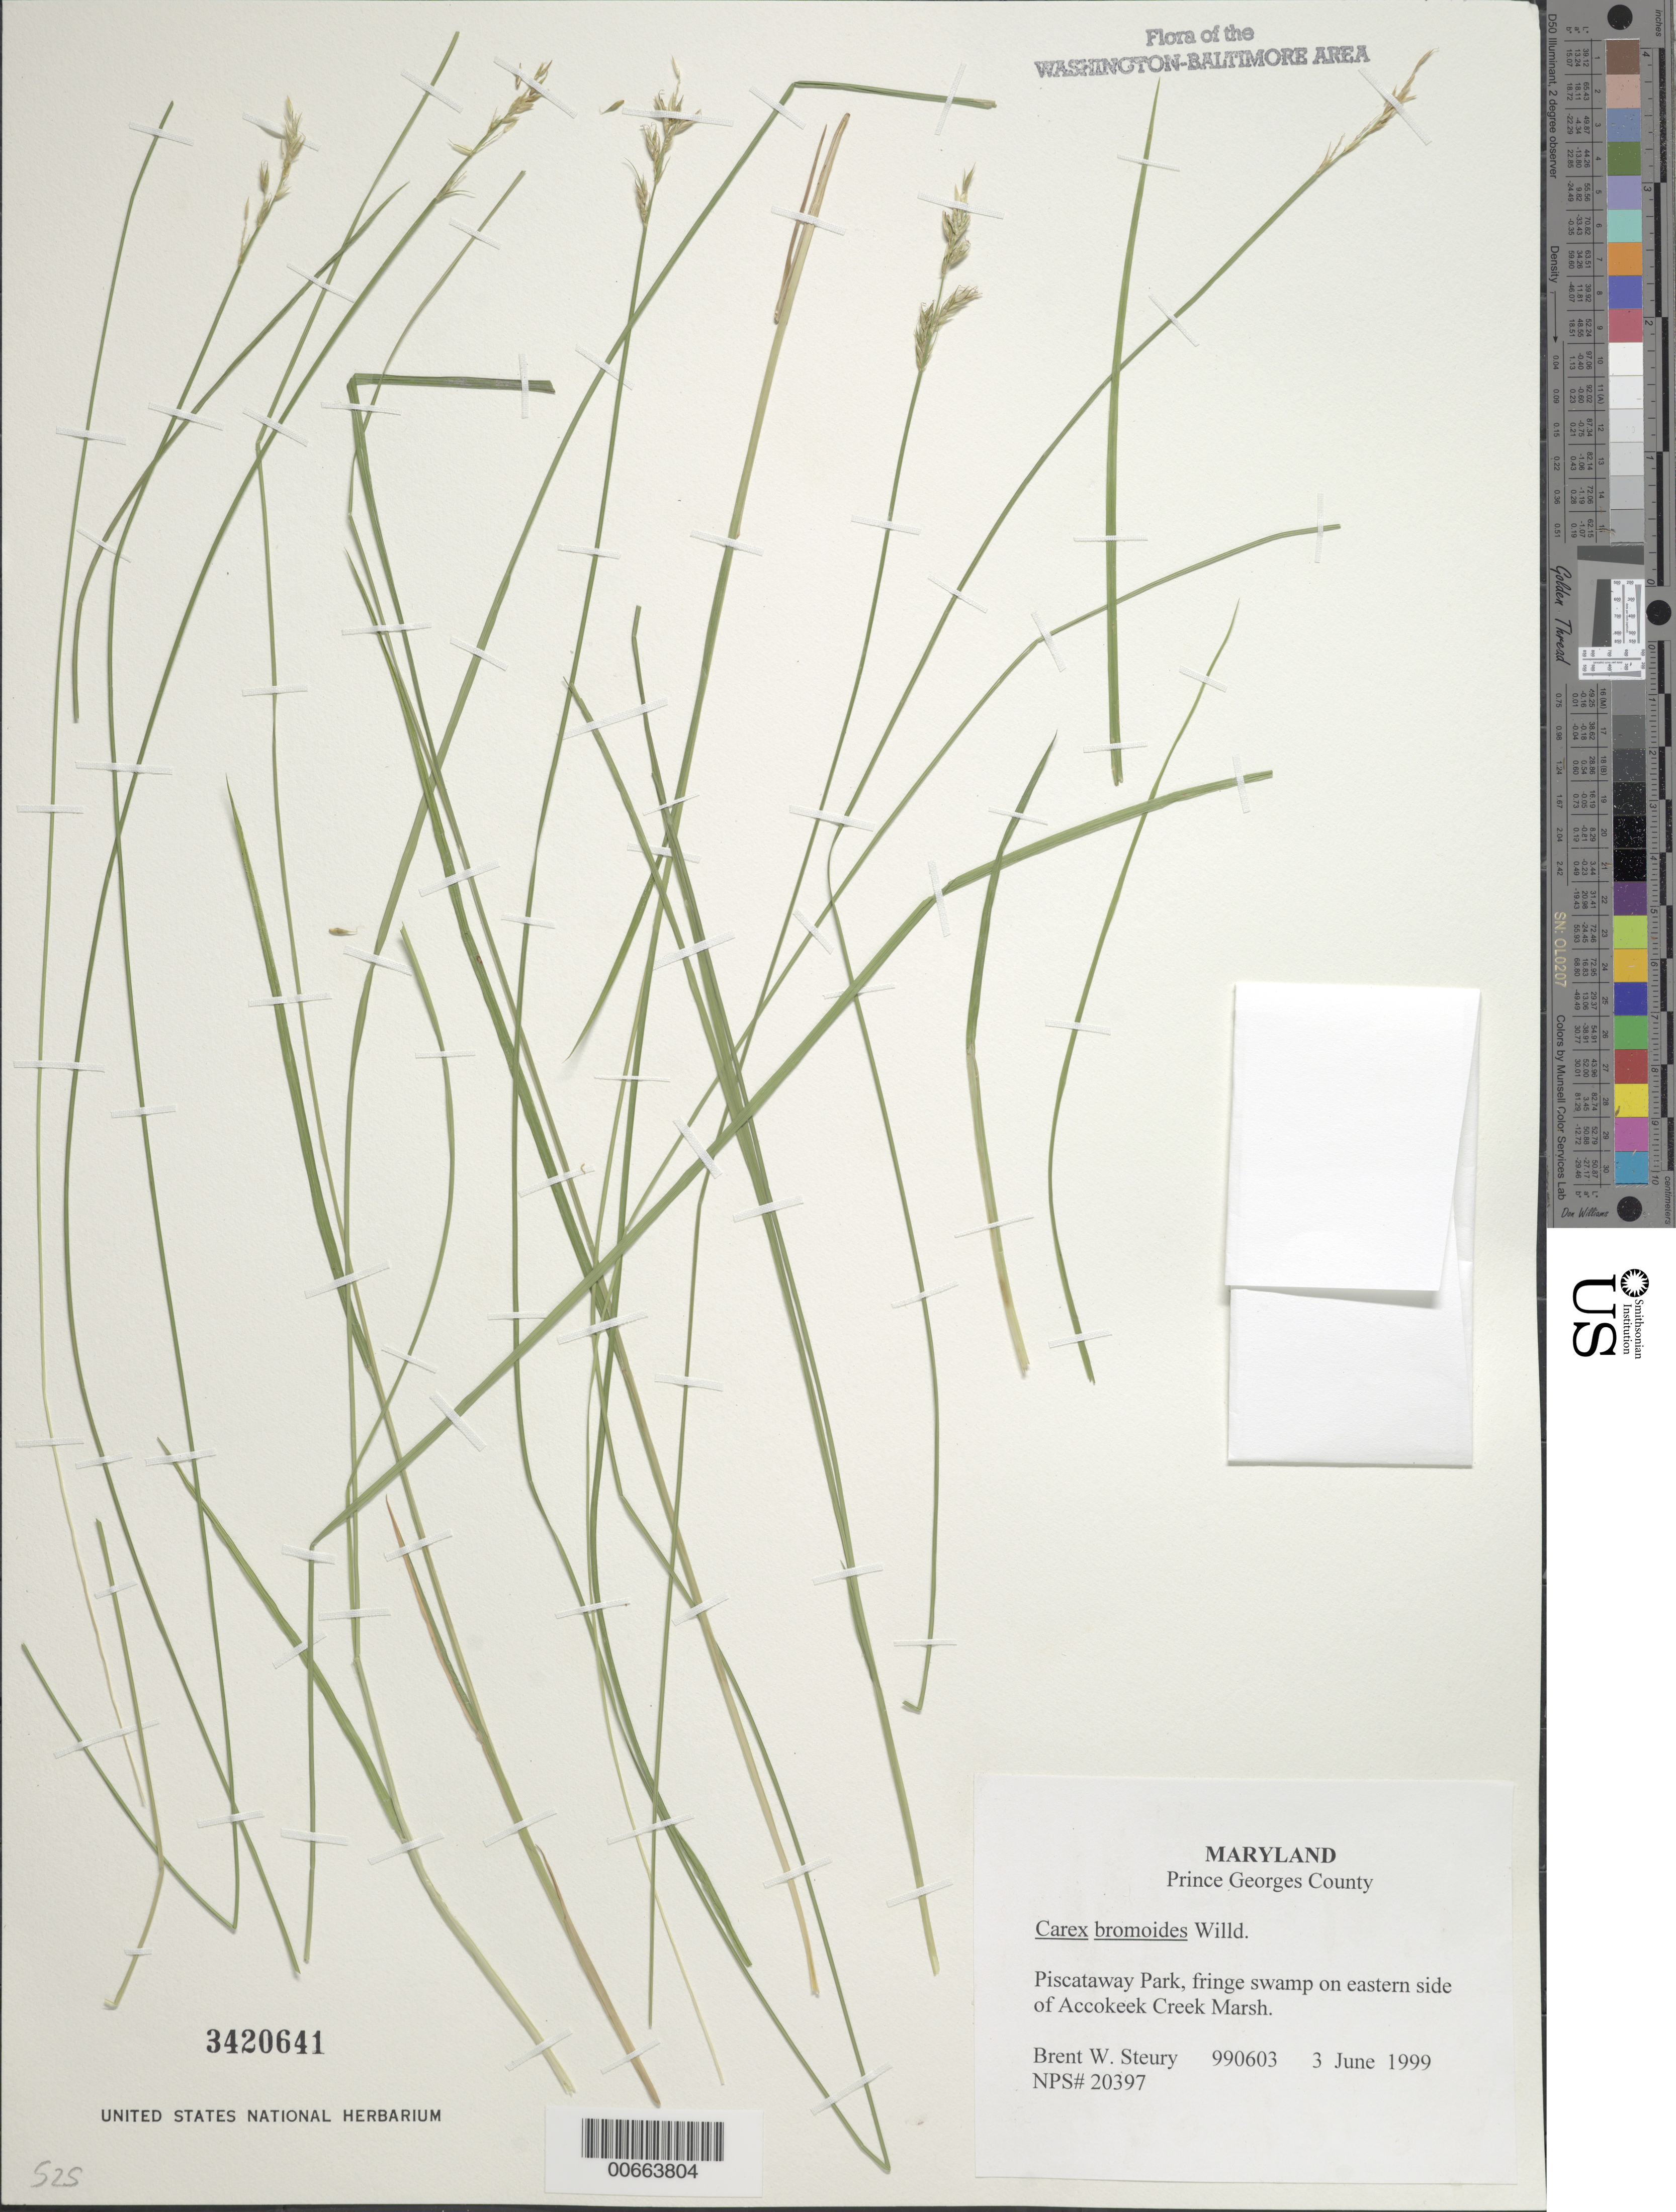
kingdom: Plantae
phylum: Tracheophyta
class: Liliopsida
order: Poales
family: Cyperaceae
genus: Carex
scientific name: Carex bromoides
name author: Willd.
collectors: B. Steury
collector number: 990603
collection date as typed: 03 Jun 1999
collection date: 1999-06-03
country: United States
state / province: Maryland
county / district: Prince George's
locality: Piscataway Park, eastern side of Accokeek Creek Marsh.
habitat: Fringe swamp.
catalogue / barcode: US 3420641